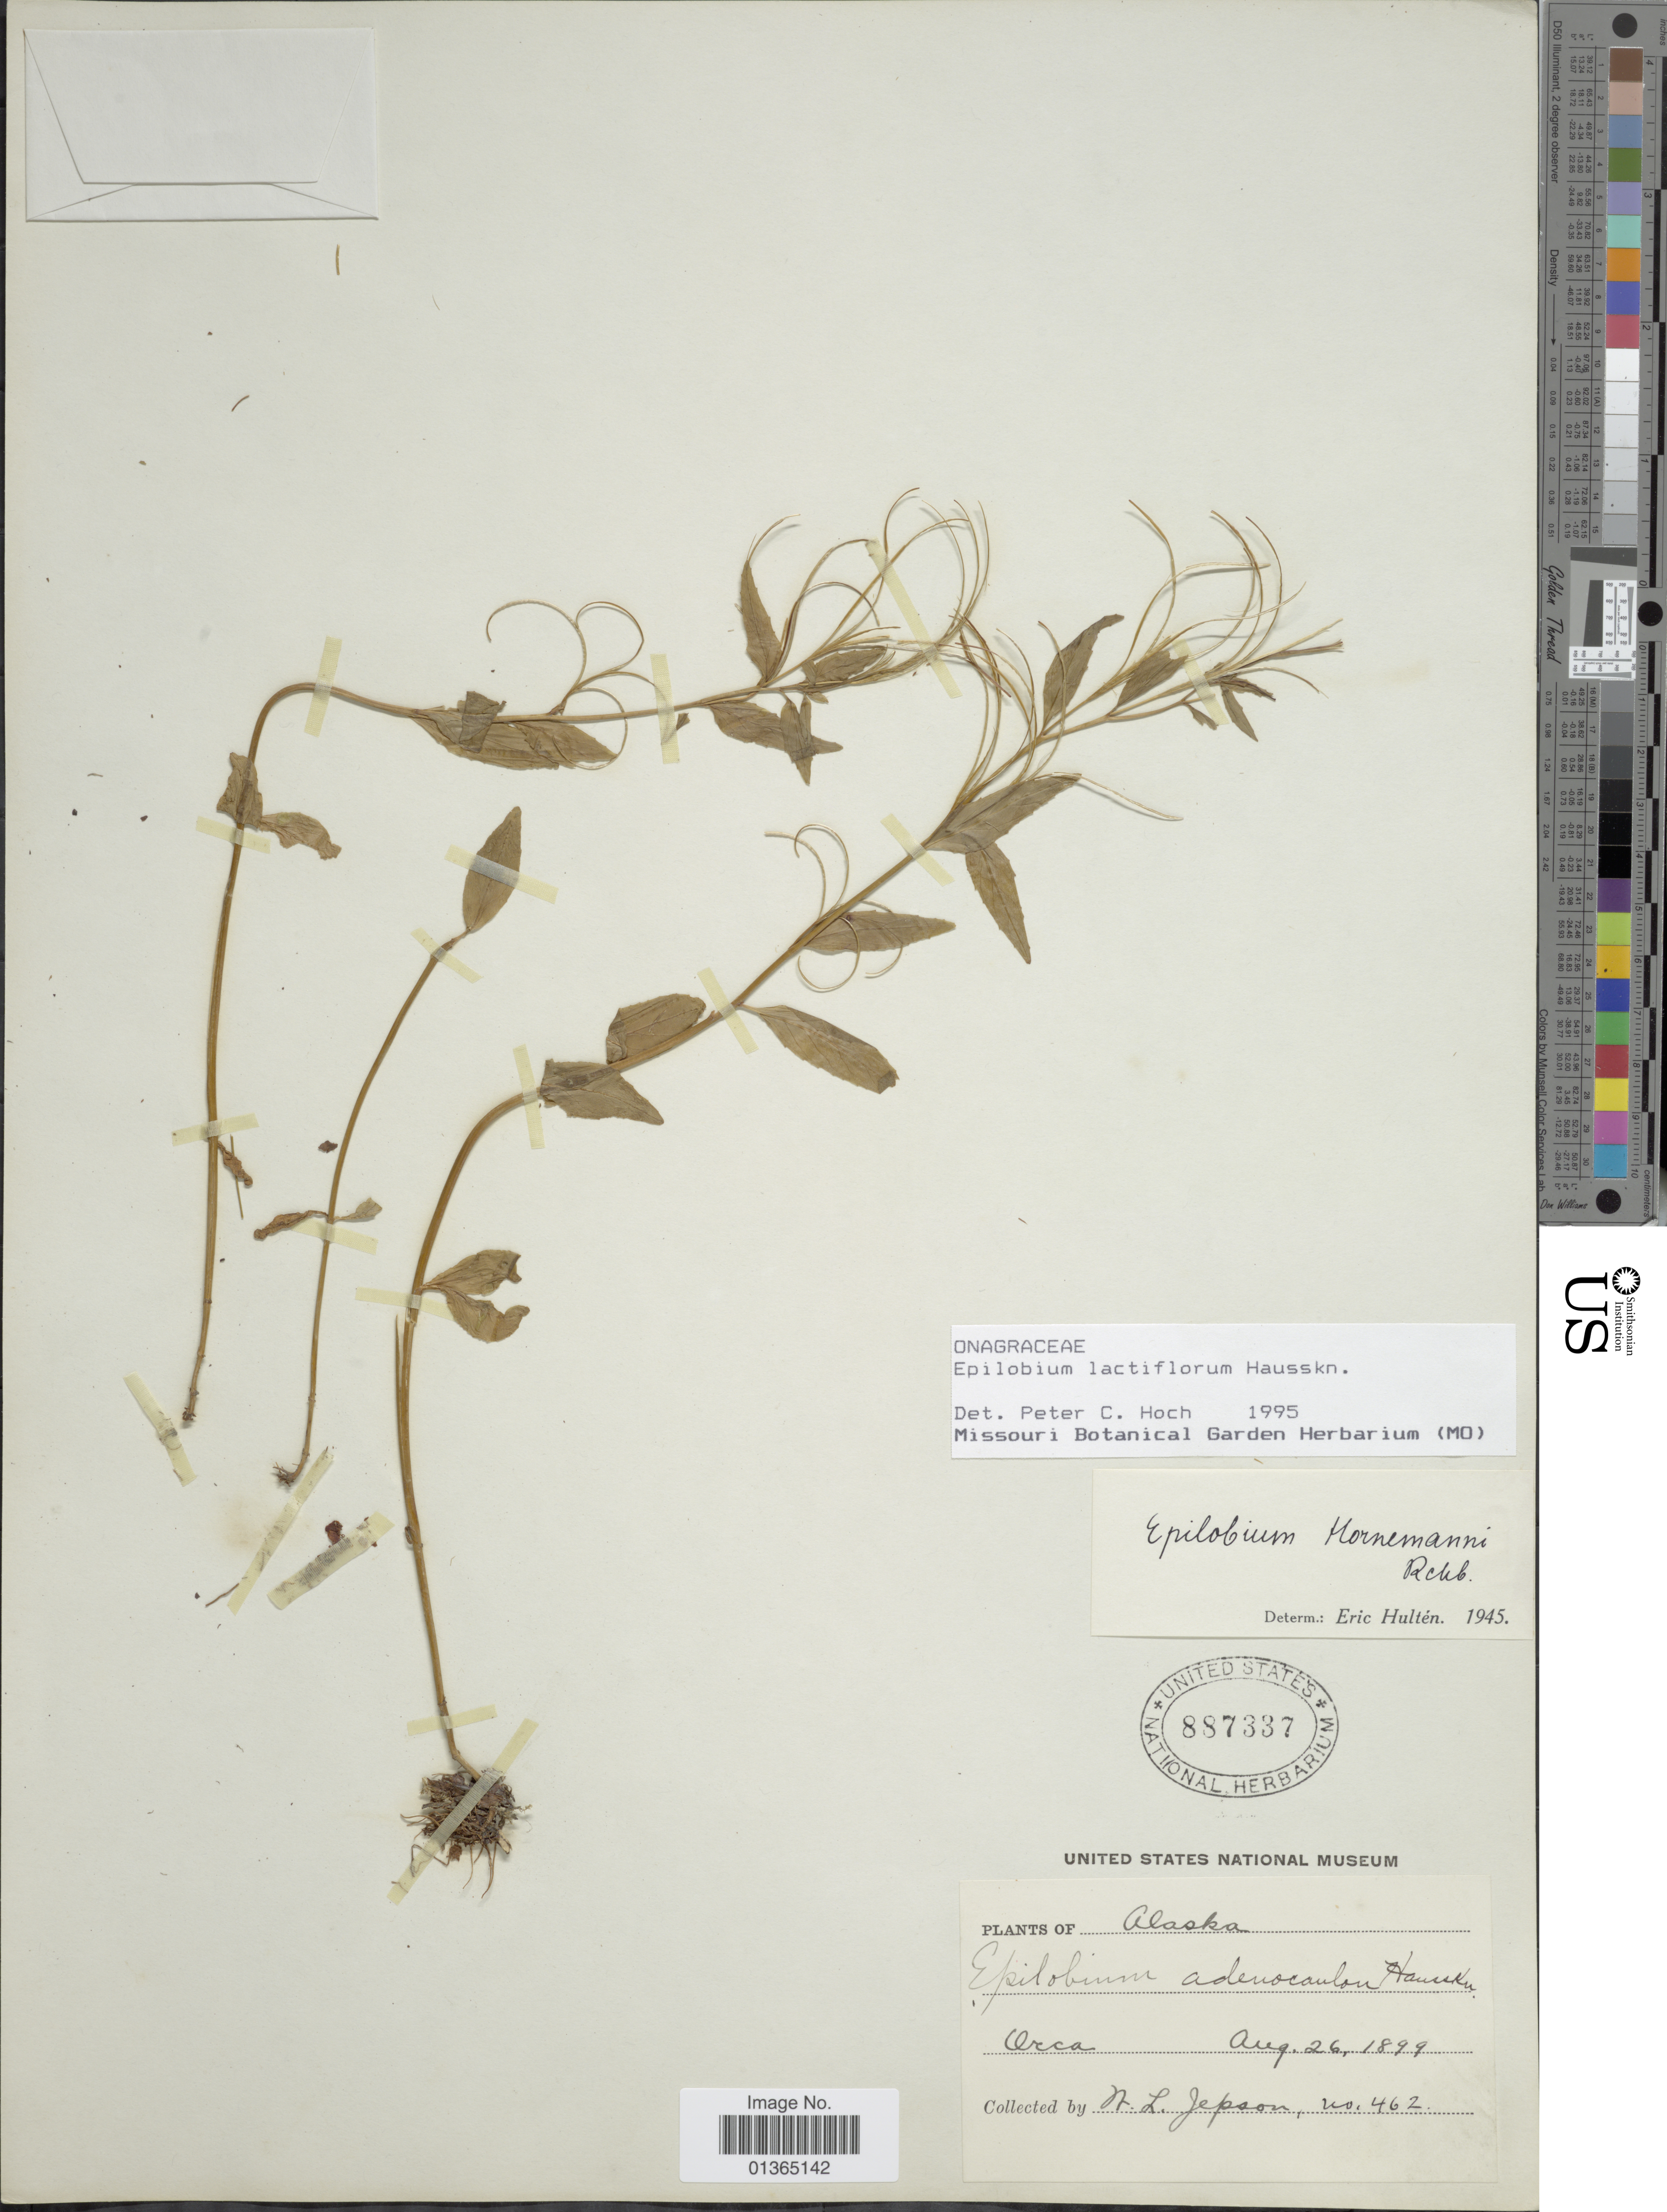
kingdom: Plantae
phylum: Tracheophyta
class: Magnoliopsida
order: Myrtales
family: Onagraceae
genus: Epilobium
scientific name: Epilobium lactiflorum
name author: Hausskn.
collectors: W. L. Jepson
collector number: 462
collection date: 1899-08-26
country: United States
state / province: Alaska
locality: Orca.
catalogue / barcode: US 887337